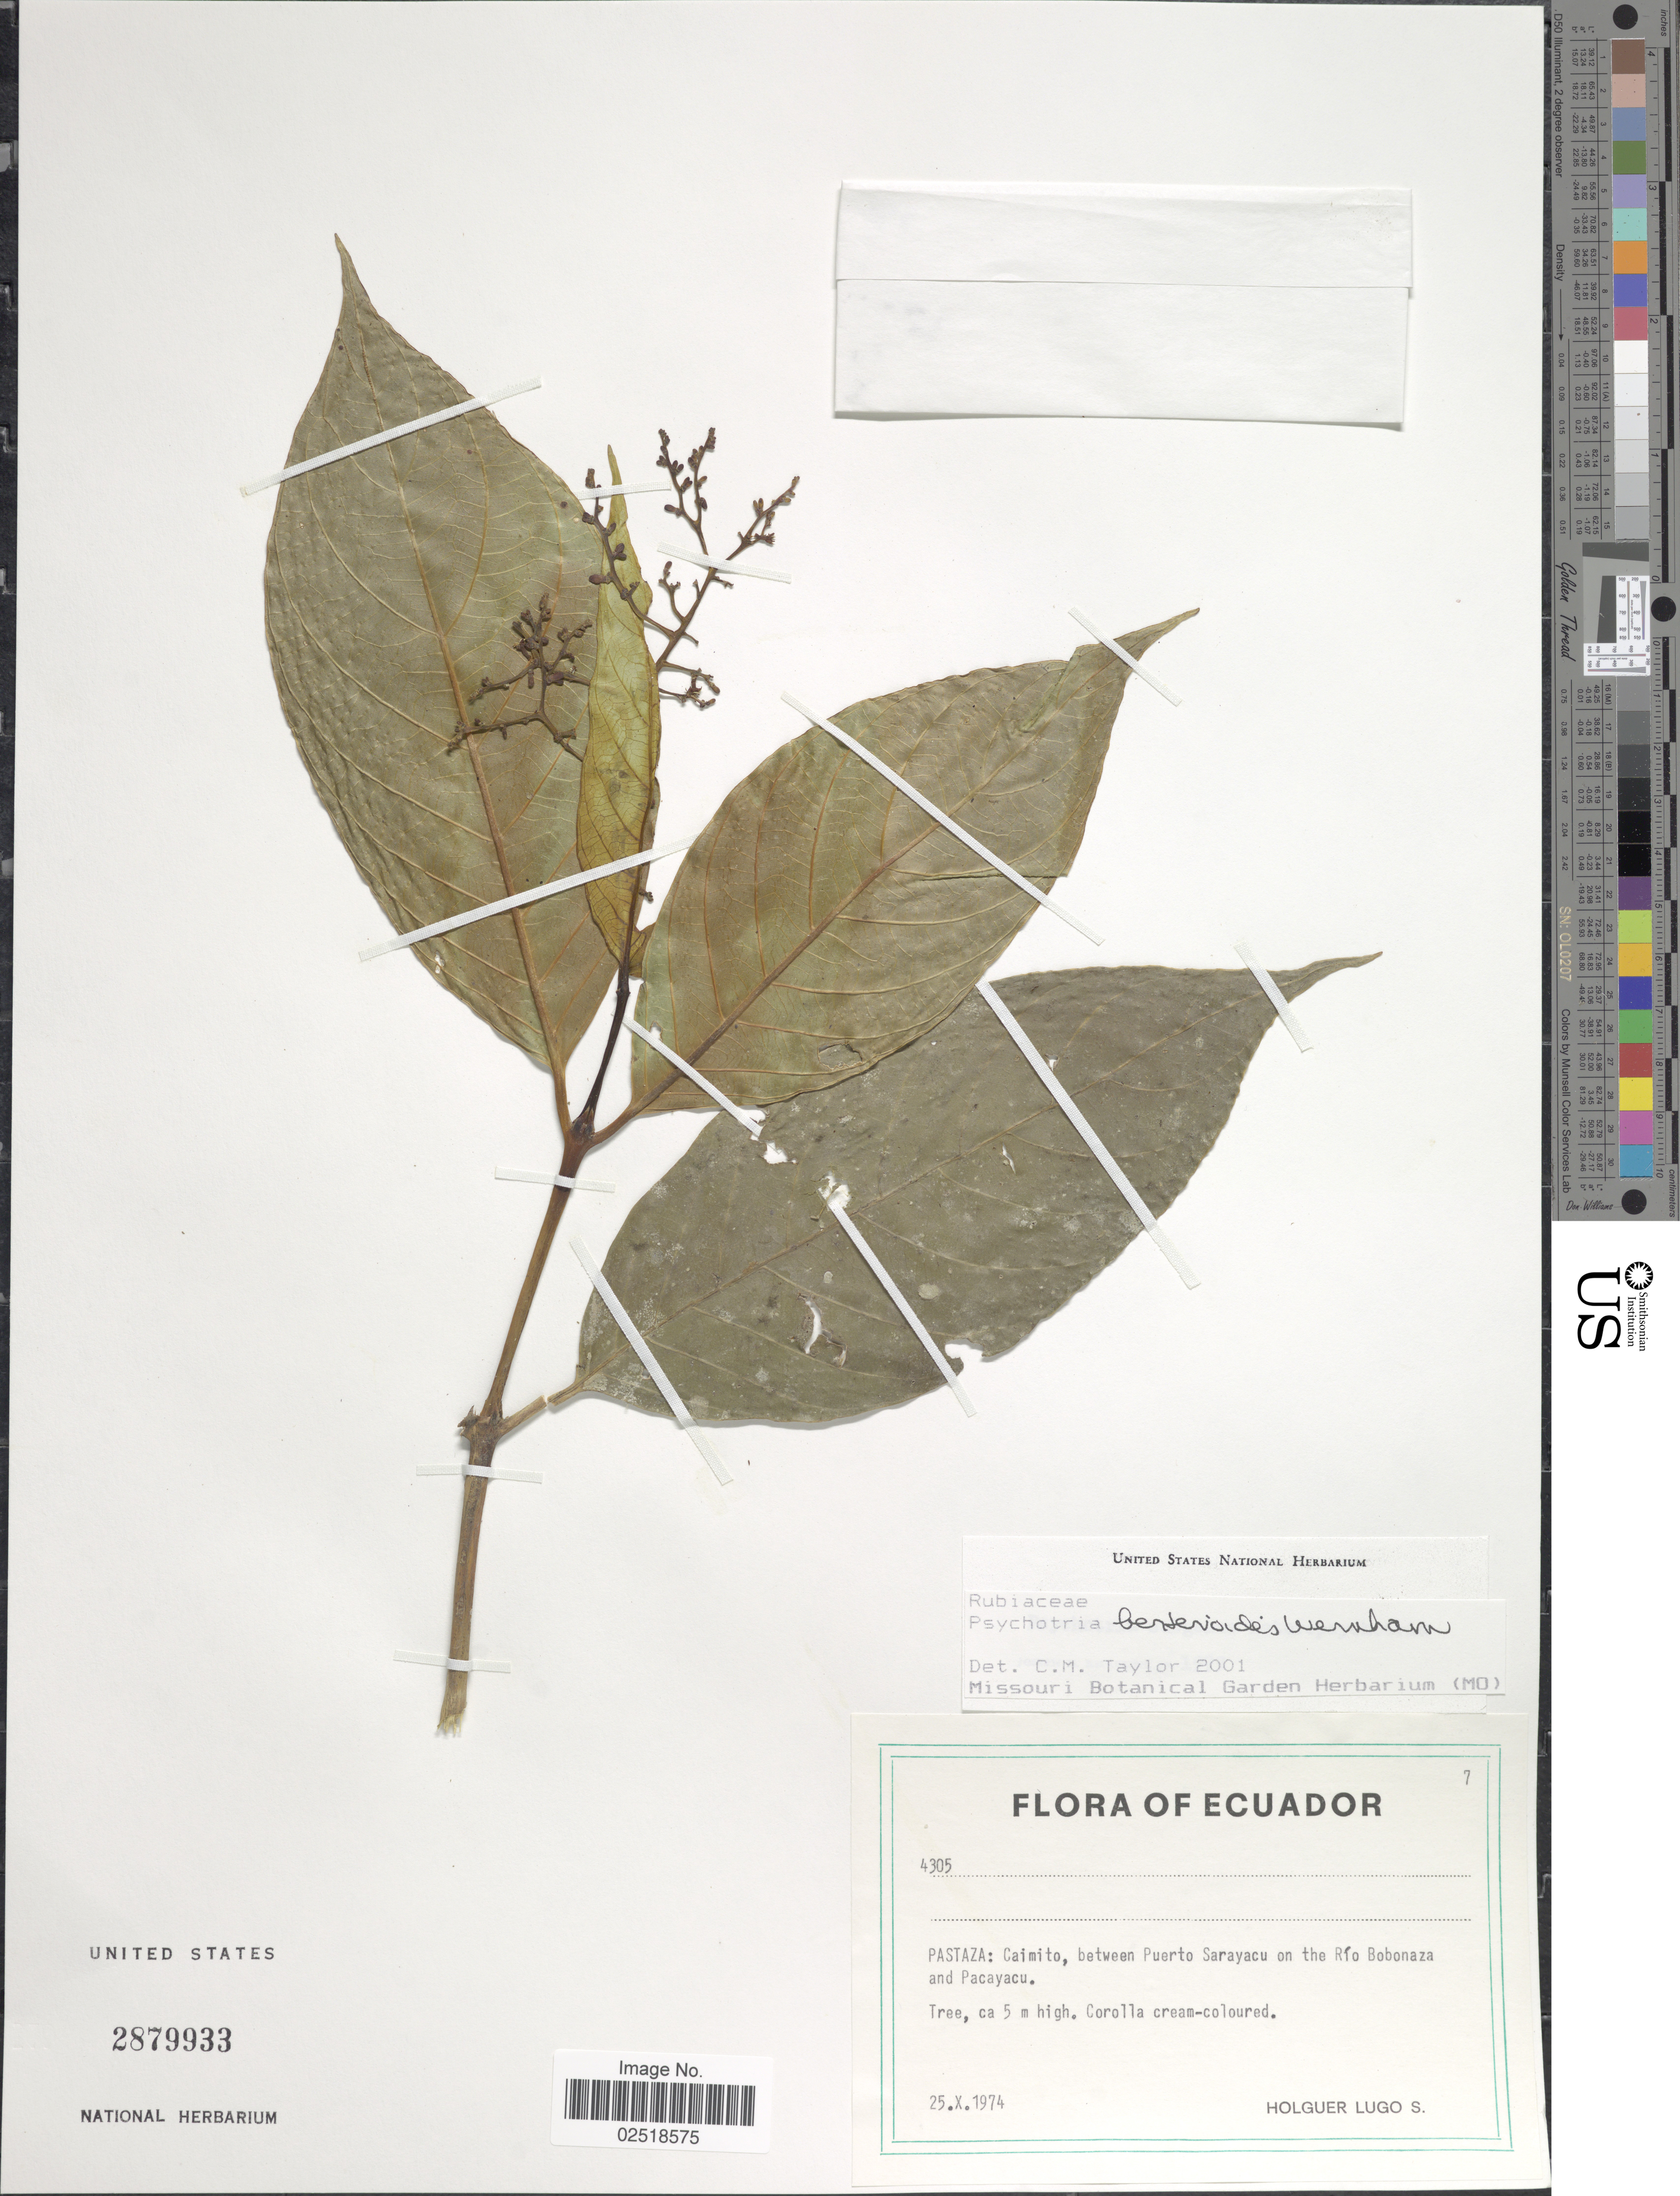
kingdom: Plantae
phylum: Tracheophyta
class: Magnoliopsida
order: Gentianales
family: Rubiaceae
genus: Psychotria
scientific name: Psychotria bertieroides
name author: Wernham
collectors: H. Lugo S.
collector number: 4305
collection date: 1974-10-25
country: Ecuador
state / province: Pastaza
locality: Caimito, between Puerto Sarayacu on the Río Bobonaza and Pacayacu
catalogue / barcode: US 2879933